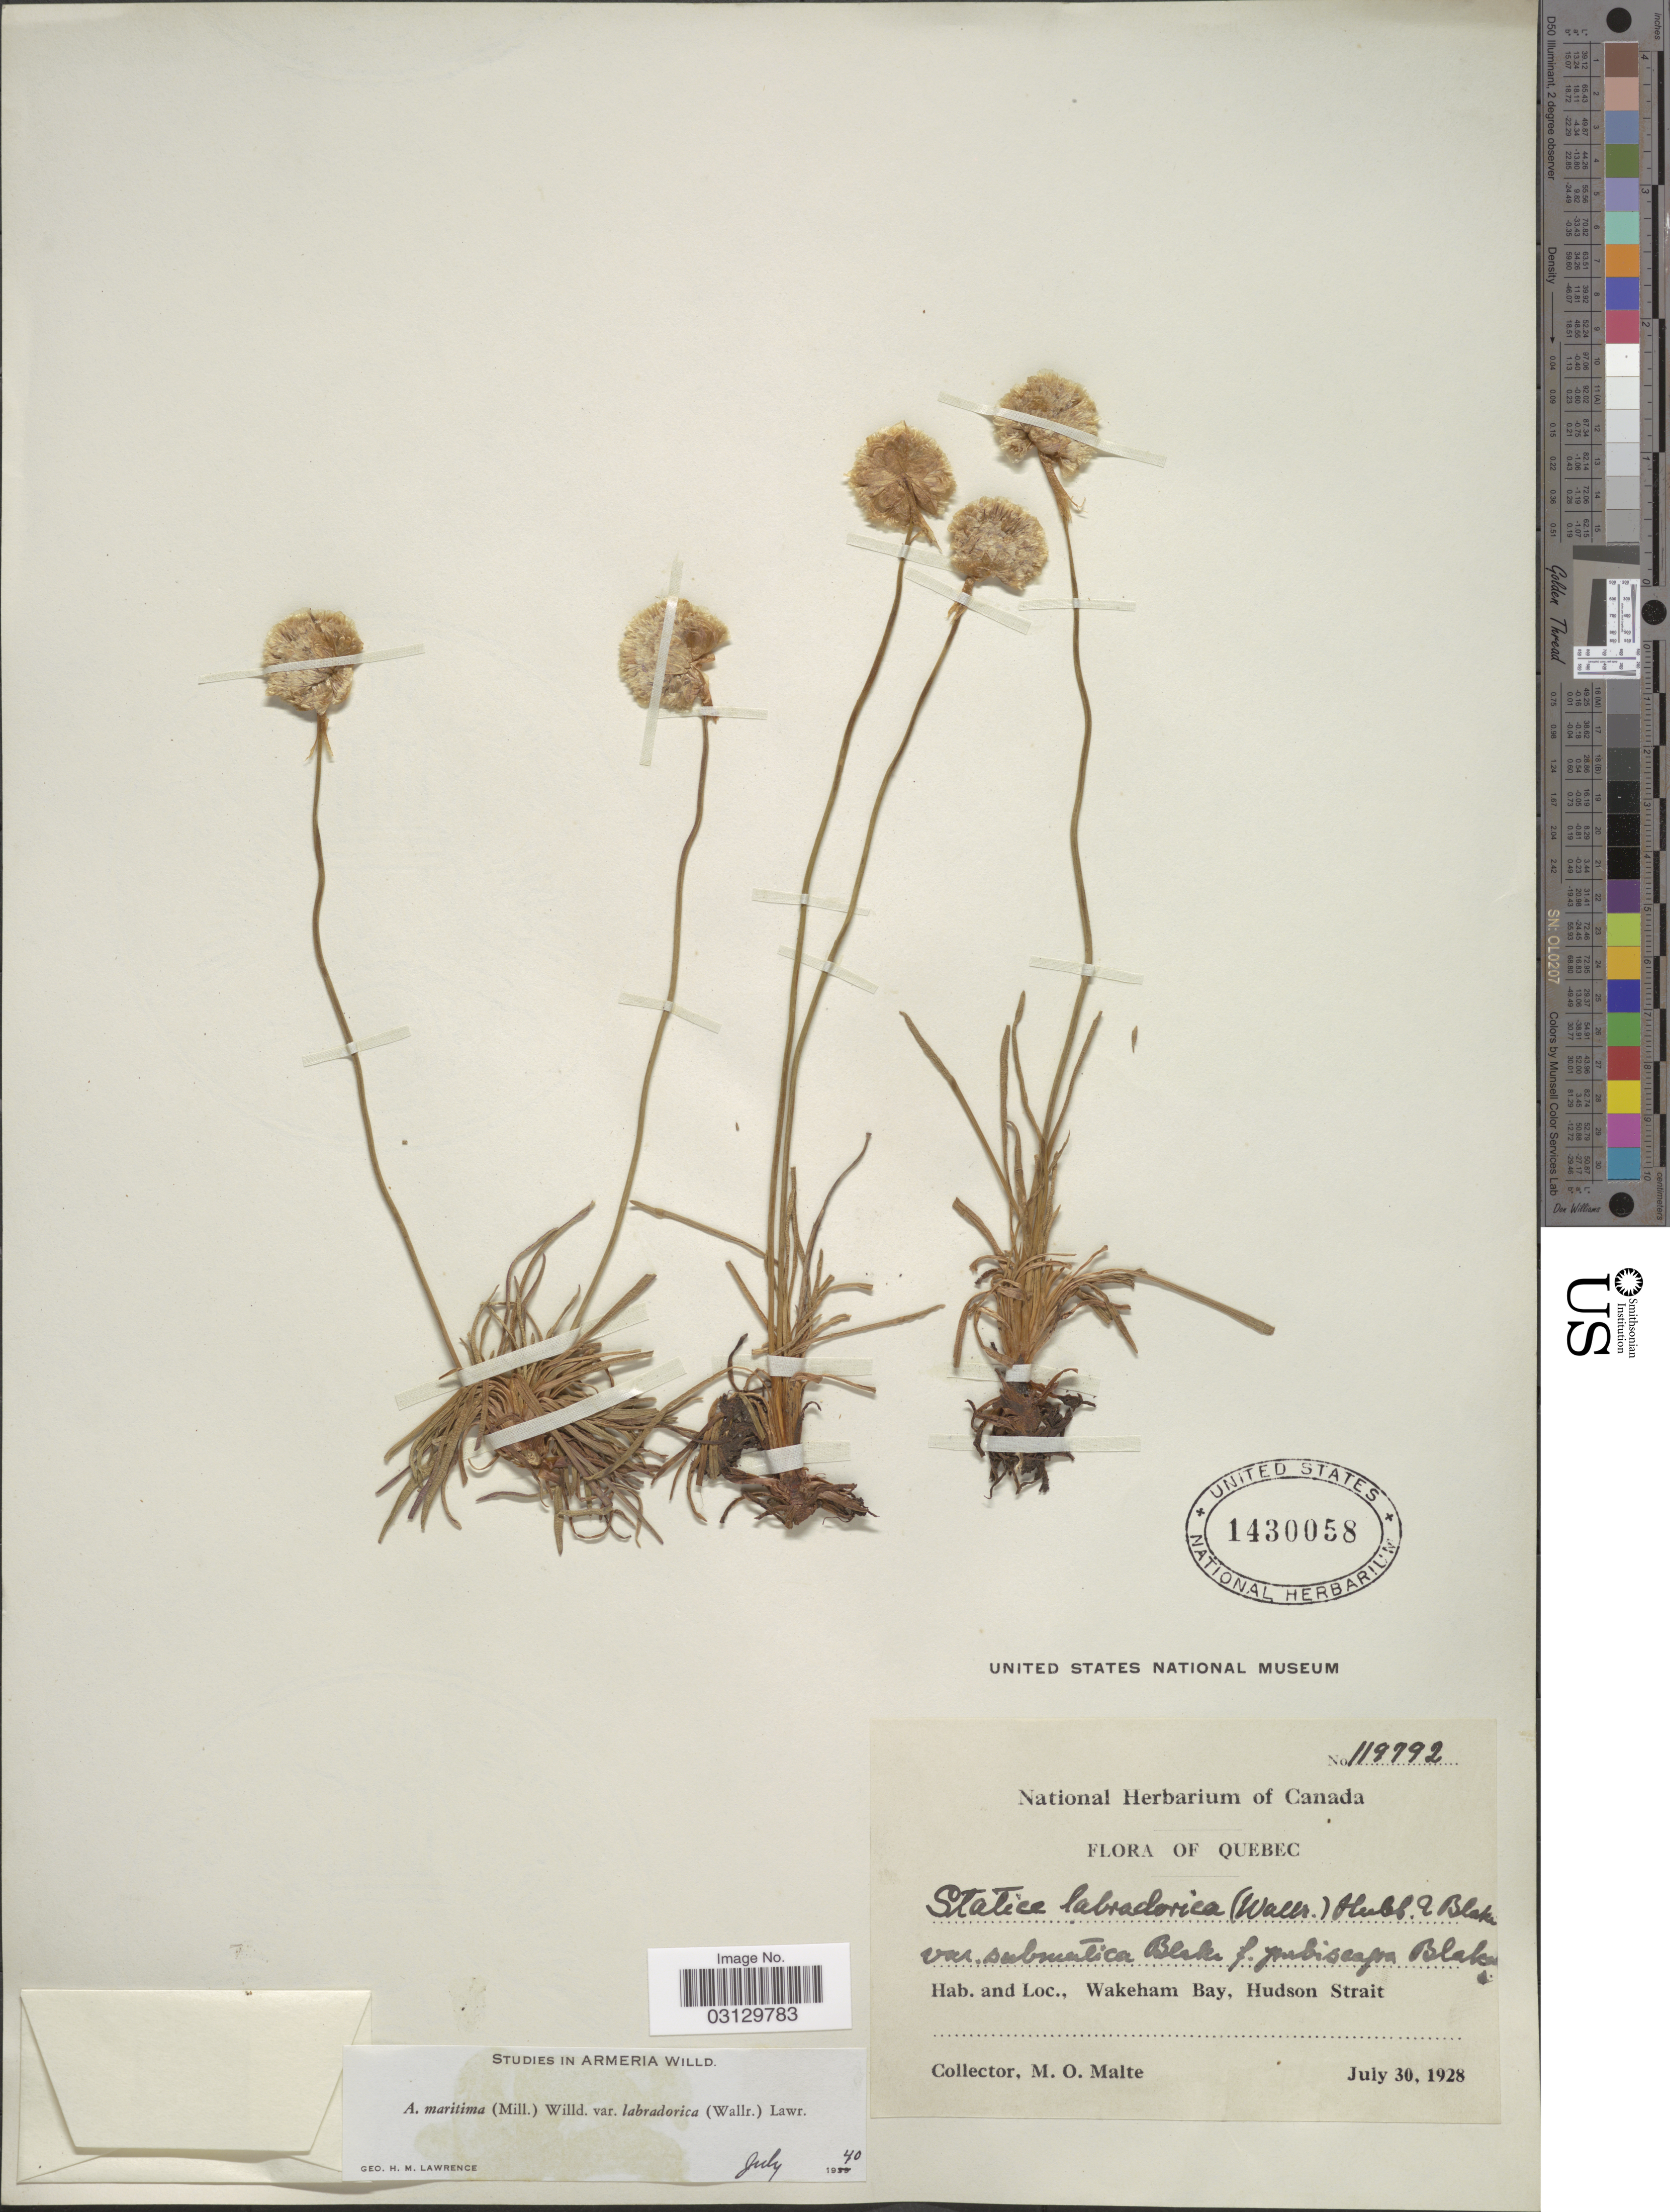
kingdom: Plantae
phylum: Tracheophyta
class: Magnoliopsida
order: Caryophyllales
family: Plumbaginaceae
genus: Armeria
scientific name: Armeria maritima subsp. sibirica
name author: (Turcz. ex Boiss.) Nyman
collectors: M. O. Malte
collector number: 119792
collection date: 1928-07-30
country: Canada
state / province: Quebec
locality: Wakeham Bay, Hudson Strait.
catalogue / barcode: US 1430058